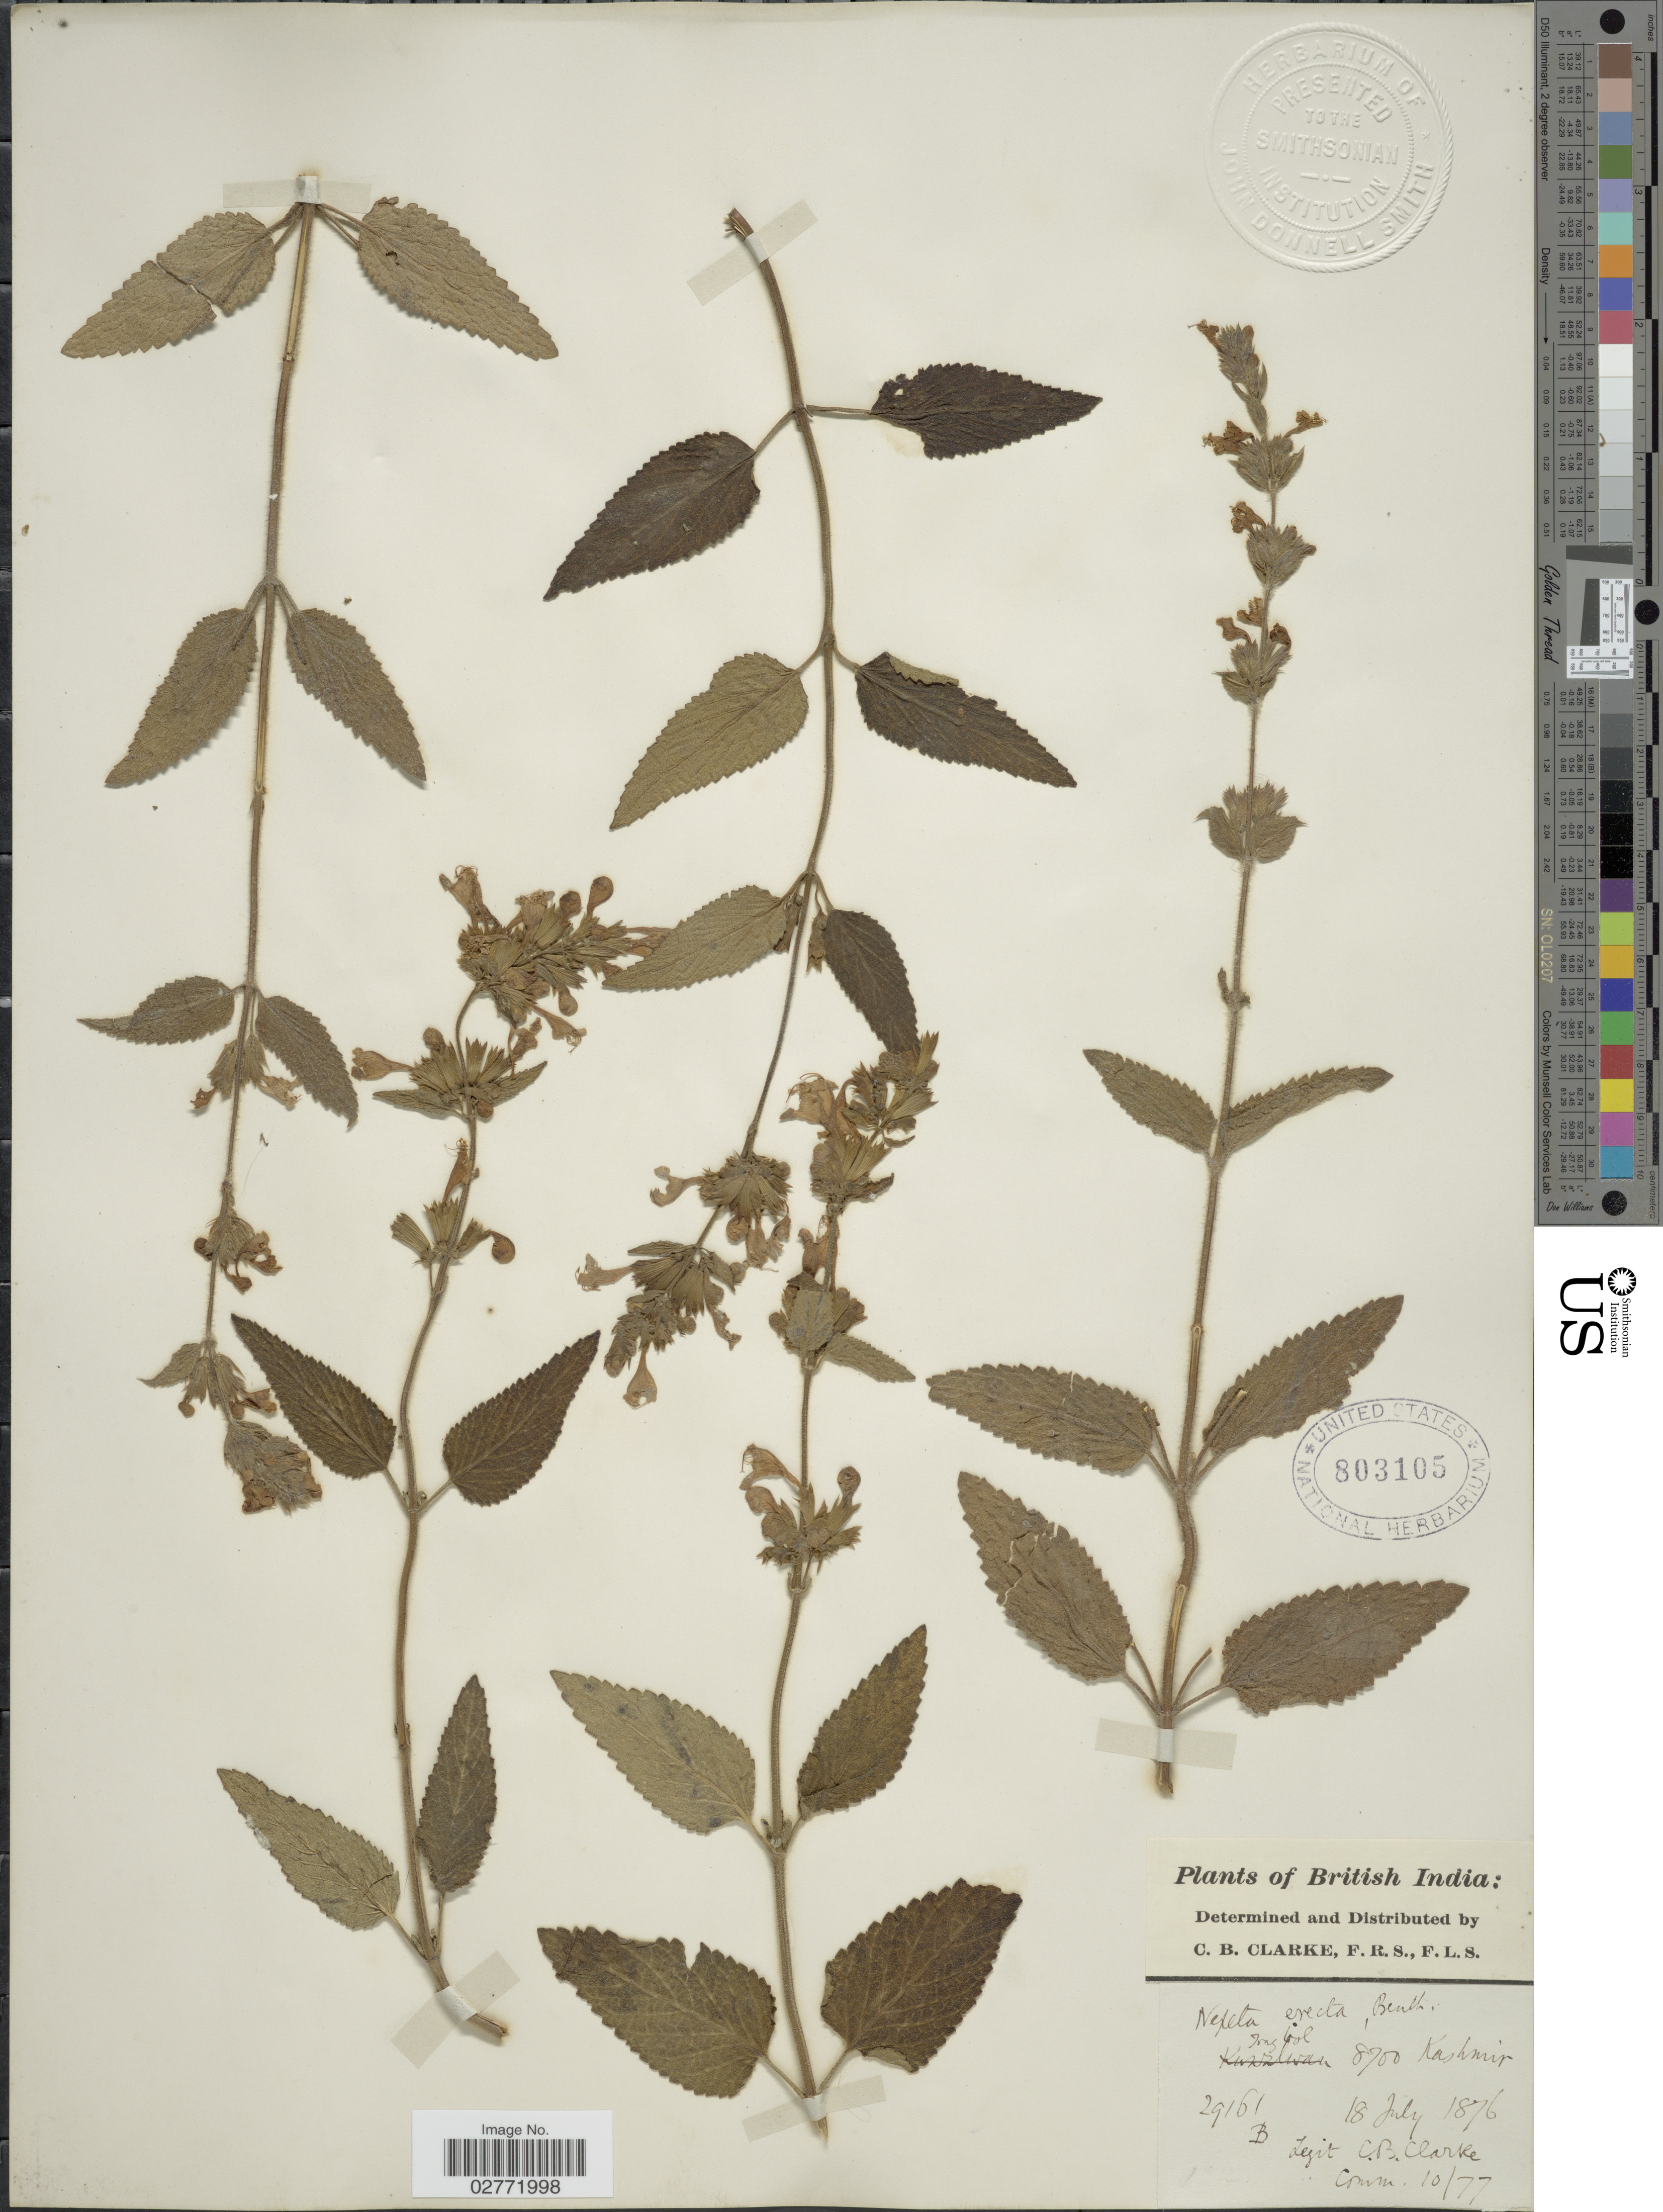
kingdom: Plantae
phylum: Tracheophyta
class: Magnoliopsida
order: Lamiales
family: Lamiaceae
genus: Nepeta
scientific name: Nepeta erecta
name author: (Royle ex Benth.) Benth.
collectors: C. B. Clarke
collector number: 29161B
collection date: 1876-07-18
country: India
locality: British India, Tragbol, 8700 Kashmir [interpreted]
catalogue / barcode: US 803105